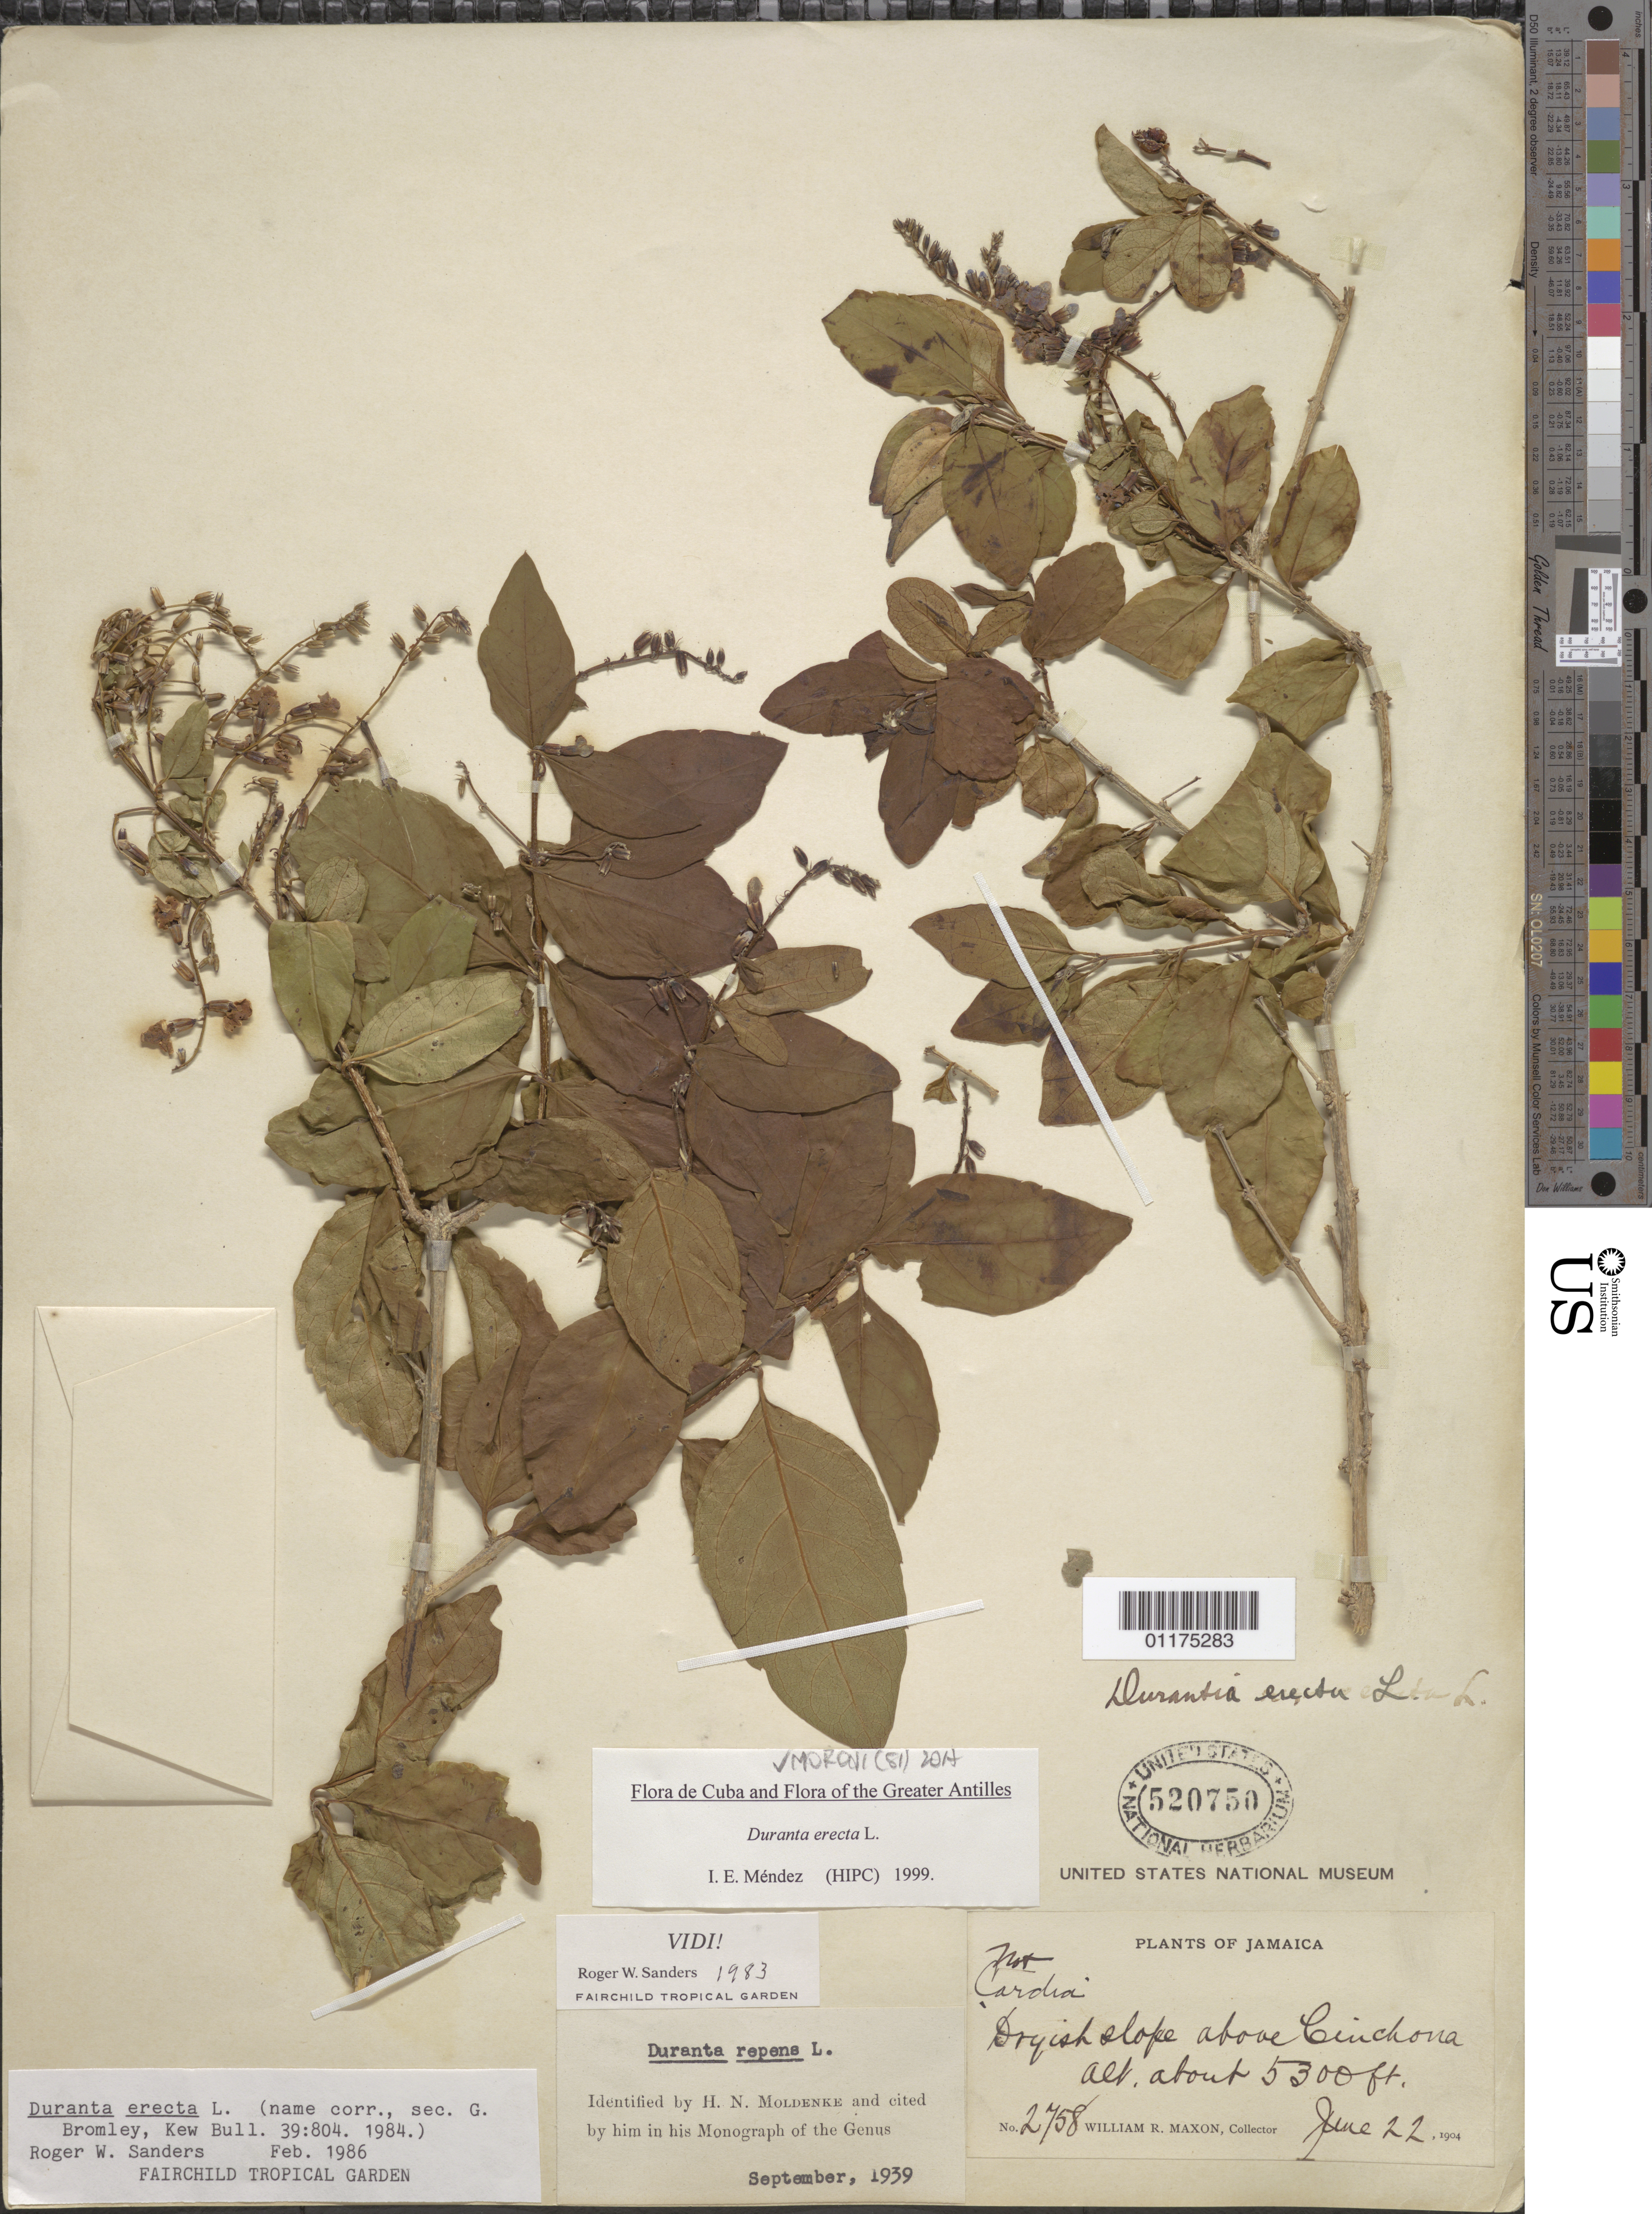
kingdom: Plantae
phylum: Tracheophyta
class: Magnoliopsida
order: Lamiales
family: Verbenaceae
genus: Duranta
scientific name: Duranta erecta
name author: L.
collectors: W. R. Maxon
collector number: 2758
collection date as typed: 22 Jun 1904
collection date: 1904-06-22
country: Jamaica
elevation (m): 1615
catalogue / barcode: US 520750